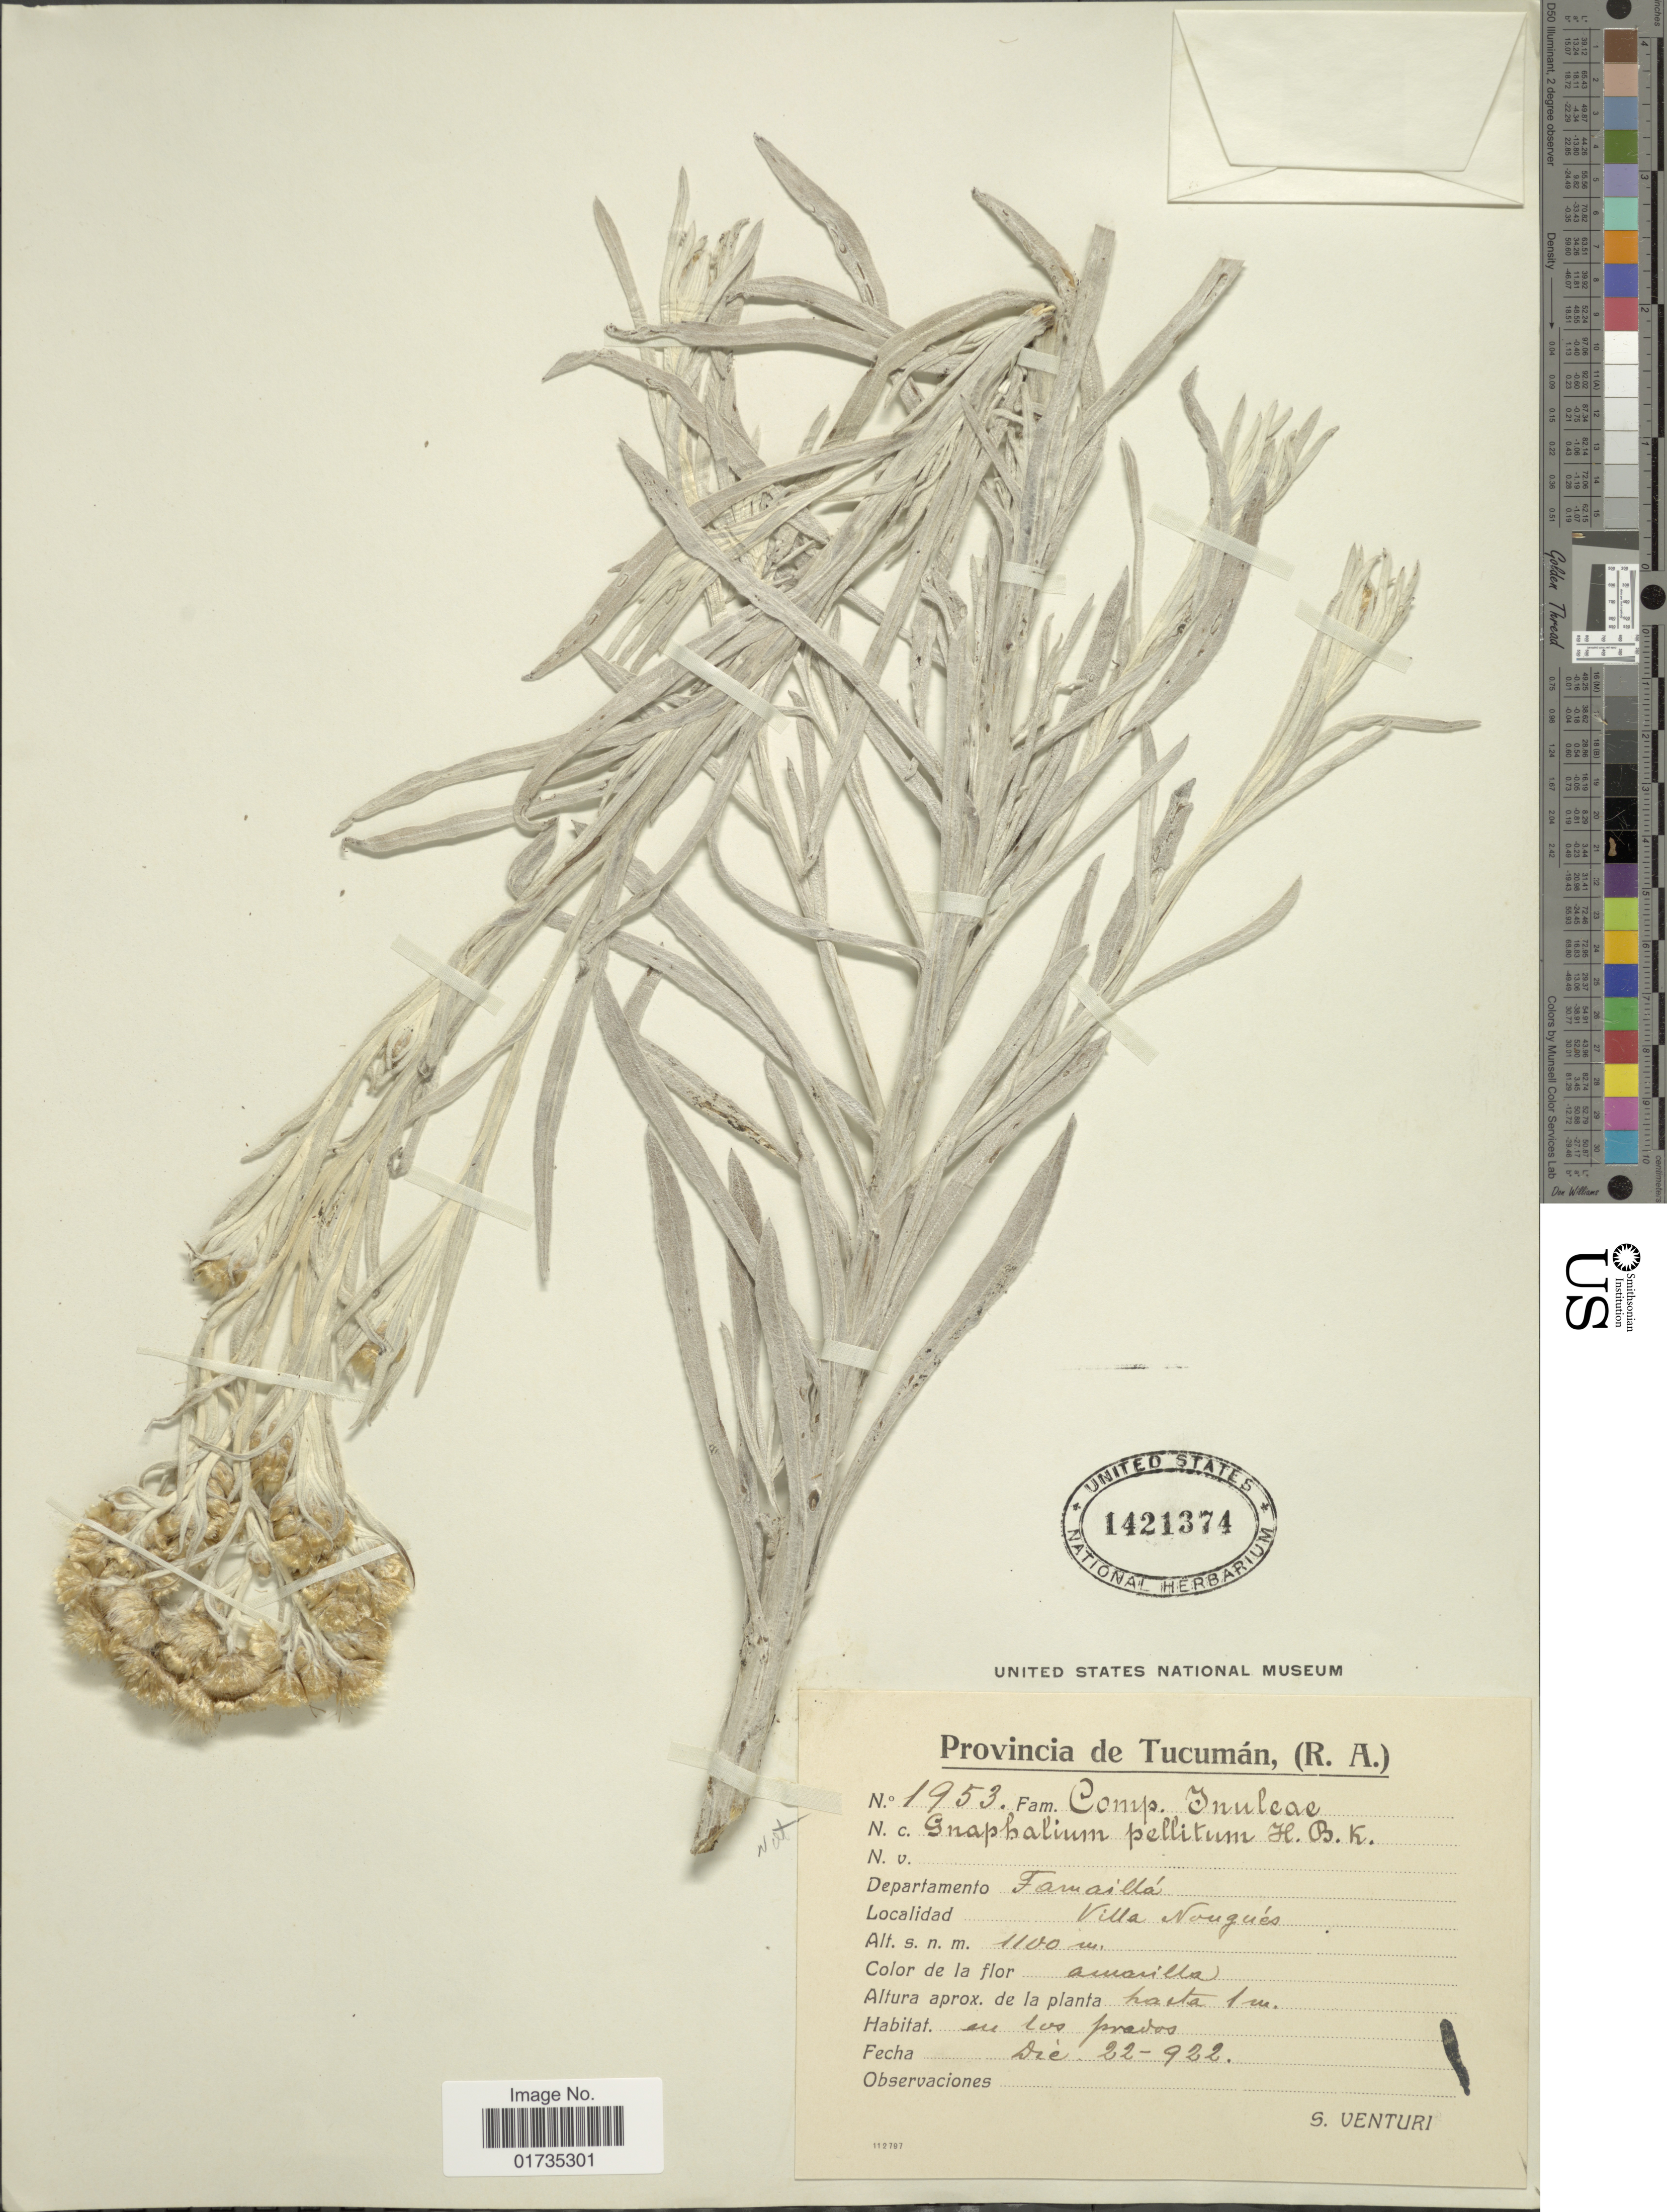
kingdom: Plantae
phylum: Tracheophyta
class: Magnoliopsida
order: Asterales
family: Asteraceae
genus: Achyrocline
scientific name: Achyrocline alata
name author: (Kunth) DC.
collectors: S. Venturi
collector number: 1953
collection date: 1921-12-22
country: Argentina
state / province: Tucuman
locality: Provincia de Tucuman (R. A. ). Departamento Famailla, Villa Nougues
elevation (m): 1100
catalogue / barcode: US 1421374